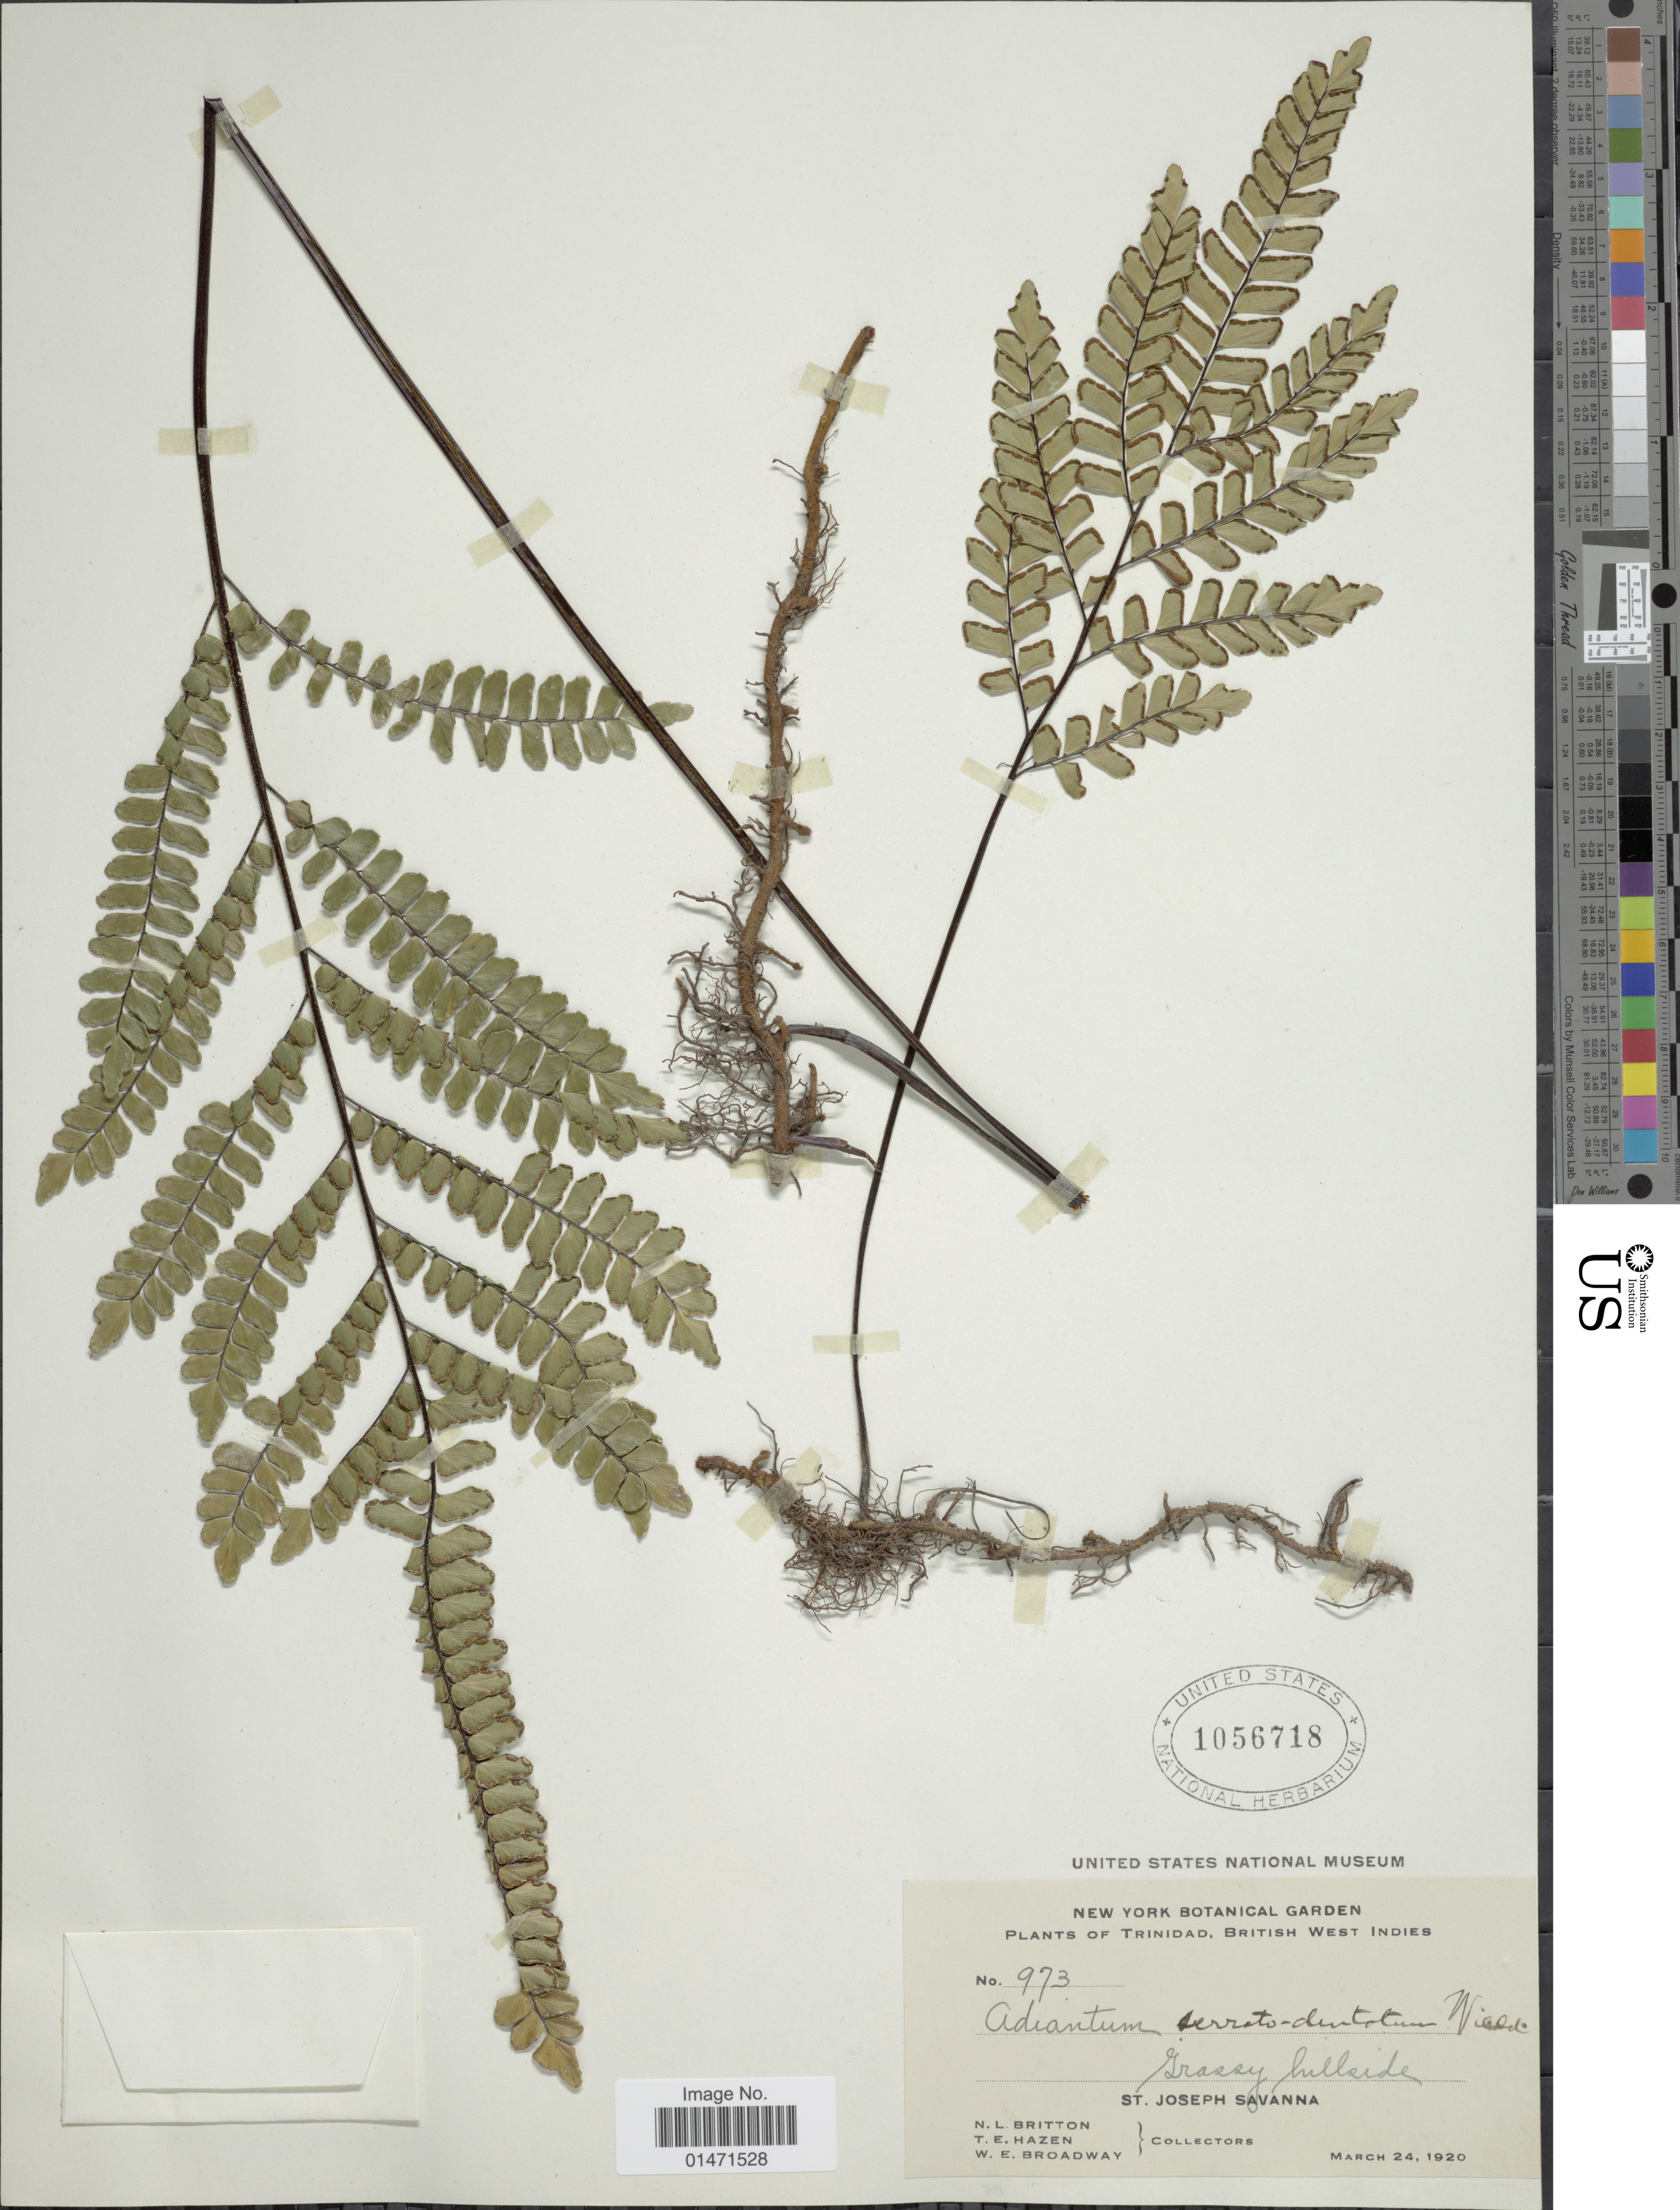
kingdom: Plantae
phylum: Tracheophyta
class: Polypodiopsida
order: Polypodiales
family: Pteridaceae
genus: Adiantum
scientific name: Adiantum serratodentatum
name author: Humb. & Bonpl. ex Willd.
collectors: N. Britton, T. E. Hazen & W. E. Broadway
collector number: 973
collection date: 1920-03-24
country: Trinidad and Tobago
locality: Trinidad, British West Indies. St. Joseph Savanna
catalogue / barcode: US 1056718